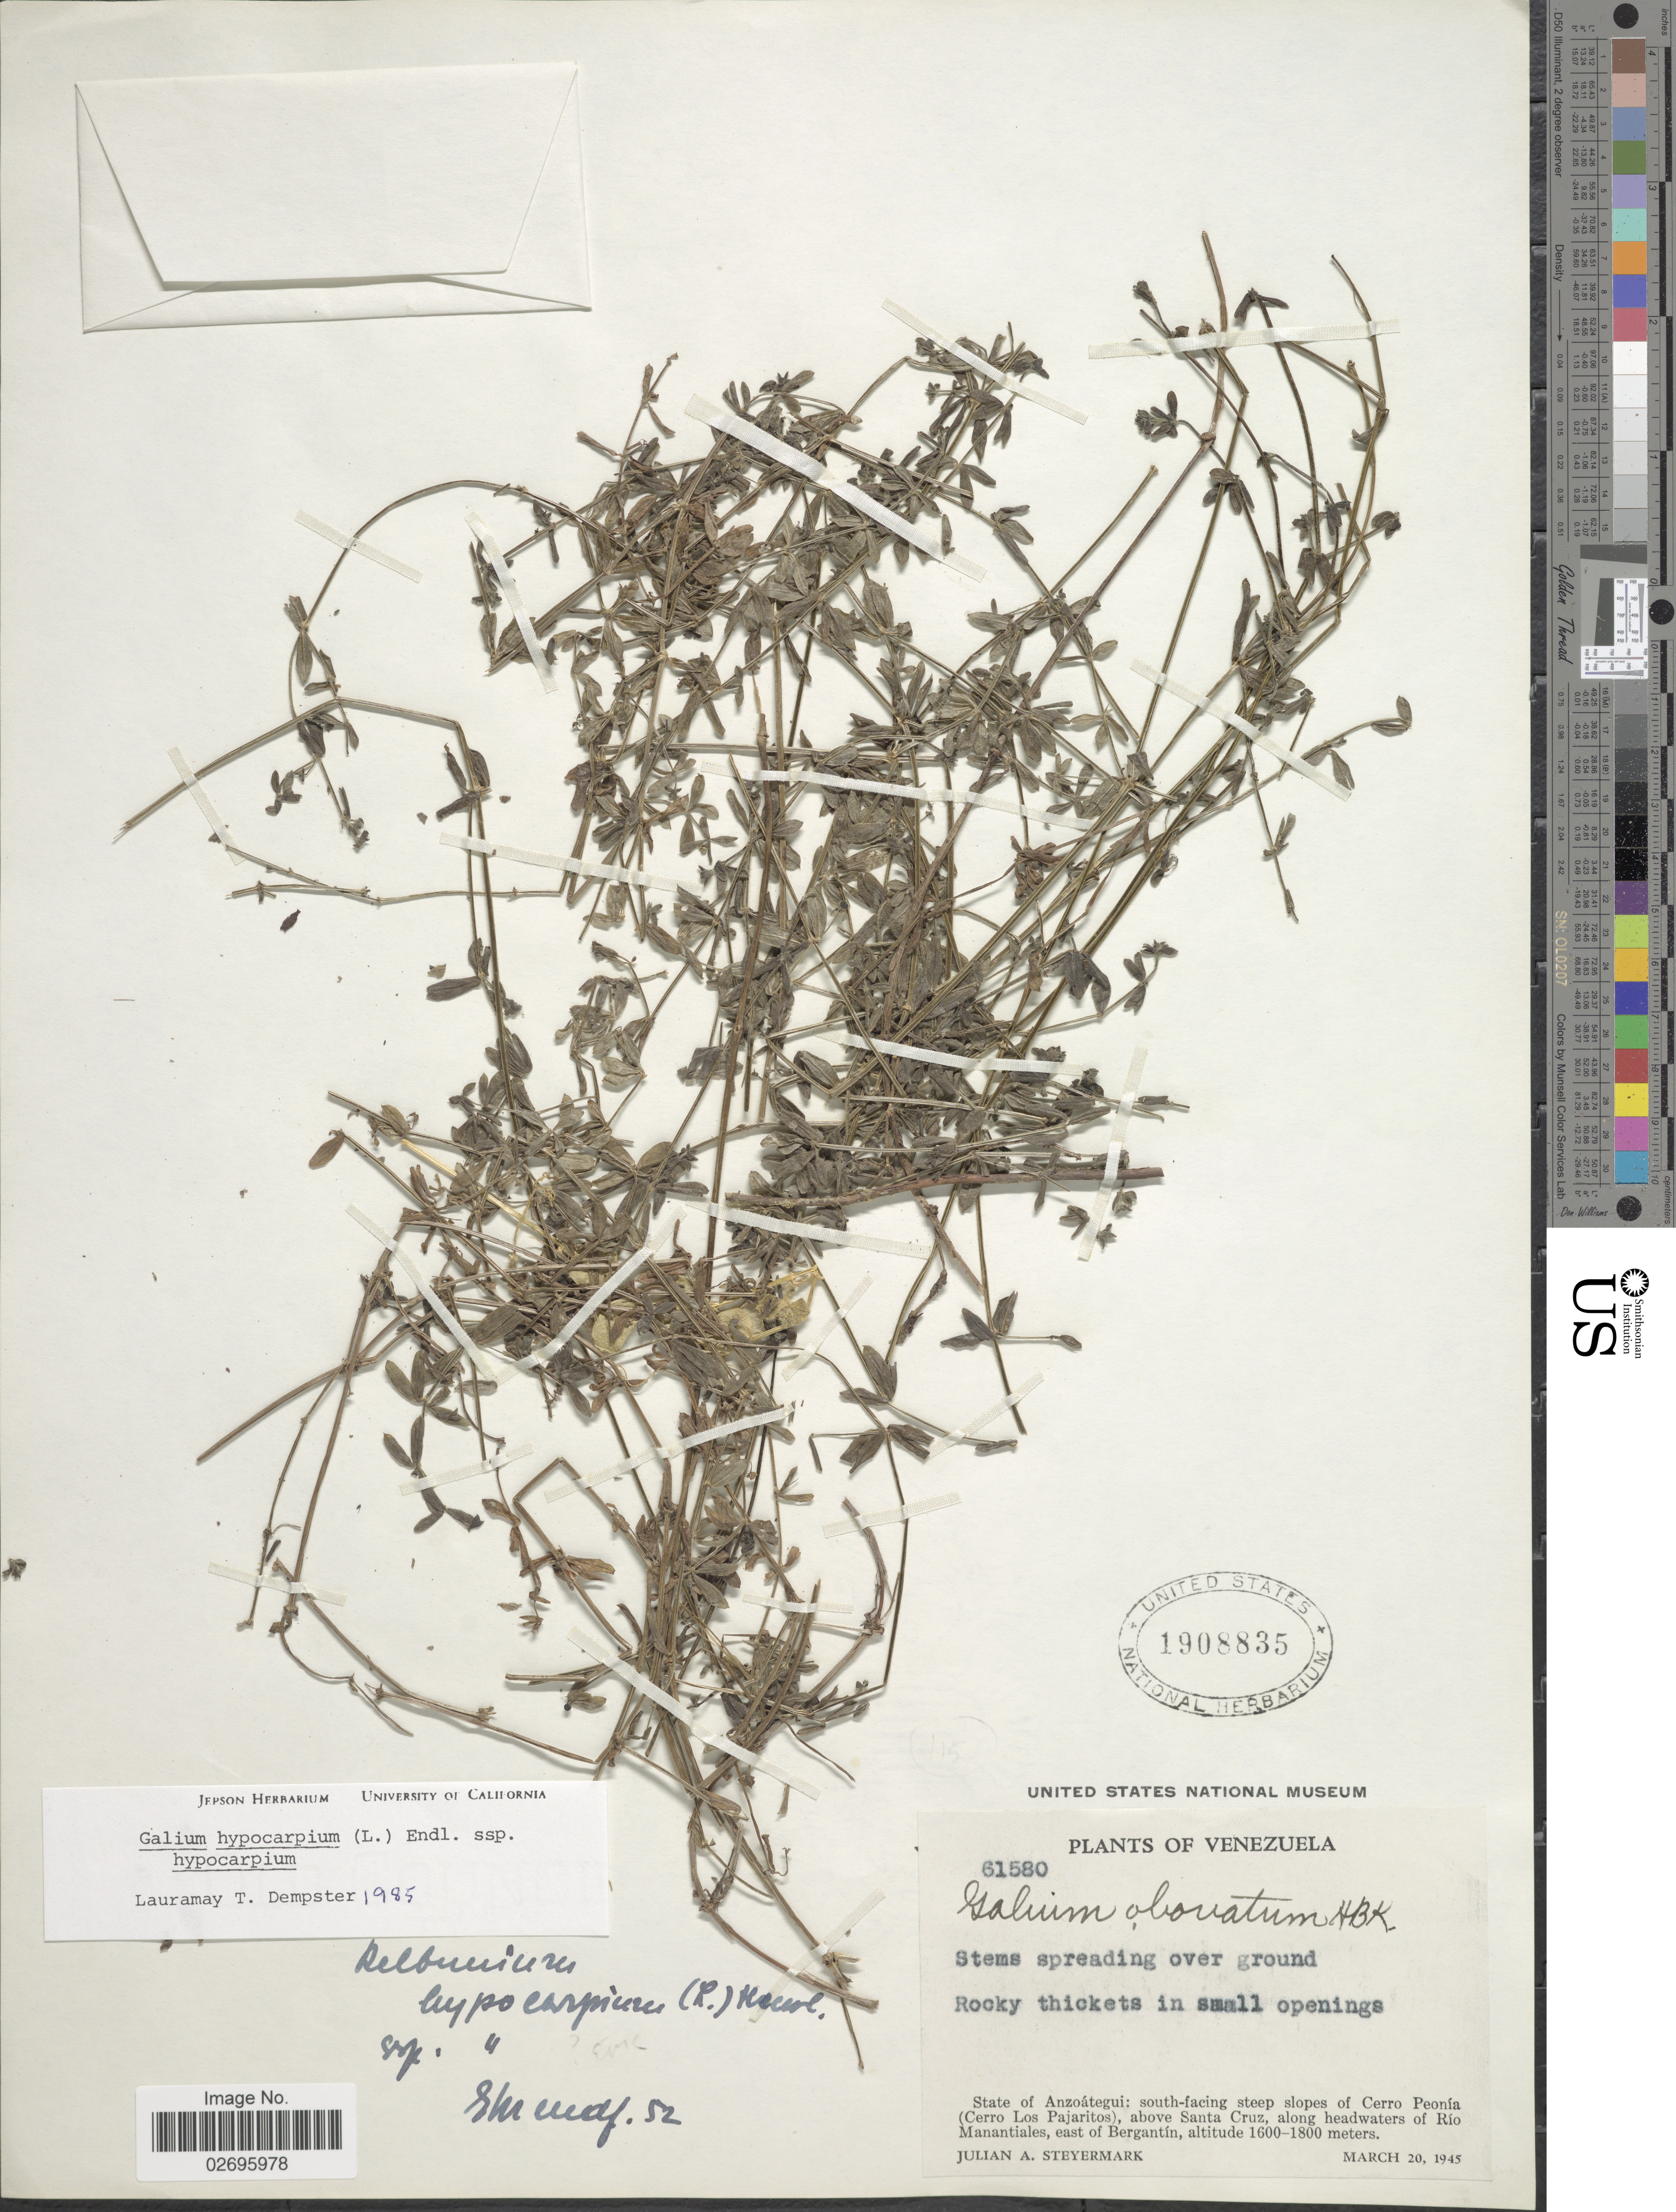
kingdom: Plantae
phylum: Tracheophyta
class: Magnoliopsida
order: Gentianales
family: Rubiaceae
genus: Galium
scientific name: Galium hypocarpium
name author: (L.) Endl. ex Griseb.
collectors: J. Steyermark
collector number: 61580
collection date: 1945-03-20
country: Venezuela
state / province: Anzoategui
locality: Rocky thickets in small openings, south-facing steep slopes of Cerro Peonía (Cerro Los Pajaritos), above Santa Cruz, along headwaters of Río Manantiales, east of Bergantín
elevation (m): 1600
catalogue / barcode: US 1908835